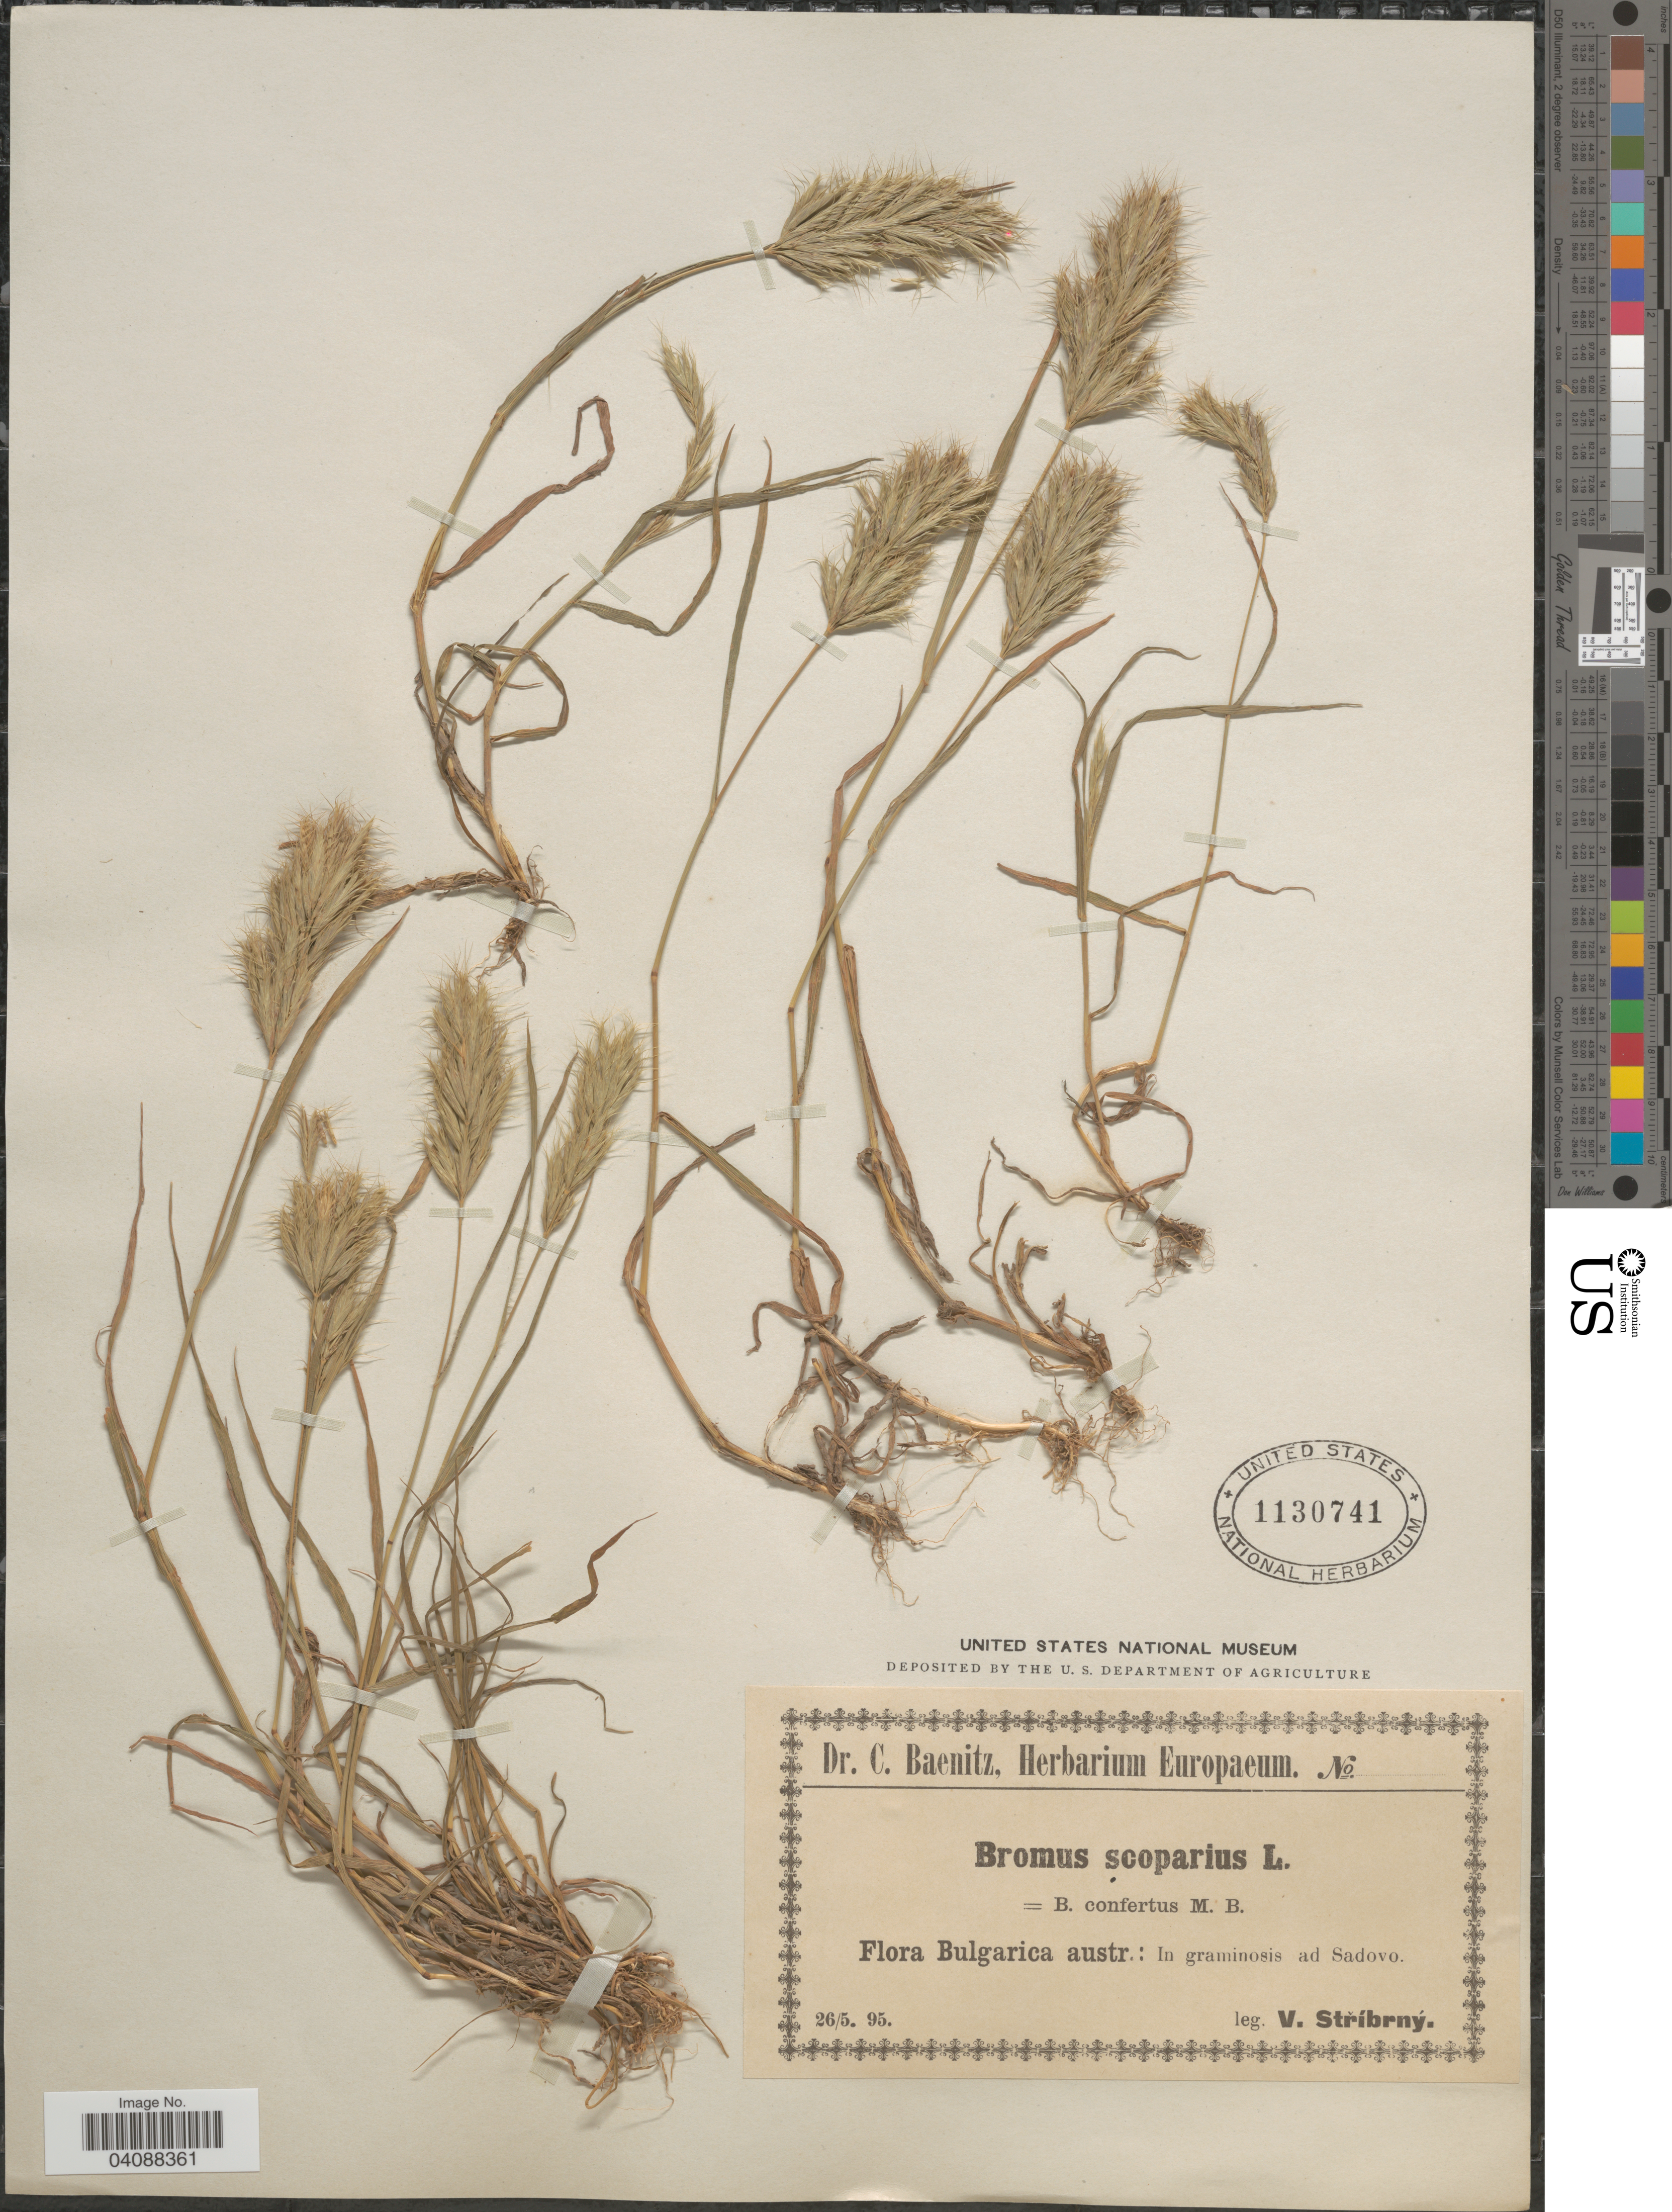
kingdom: Plantae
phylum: Tracheophyta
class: Liliopsida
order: Poales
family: Poaceae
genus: Bromus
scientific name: Bromus scoparius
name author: L.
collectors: V. Stribrny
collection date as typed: Transcribed d/m/y: 26/5/95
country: Bulgaria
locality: Bulgarica austr.: In graminosis ad Sadovo.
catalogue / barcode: US 1130741